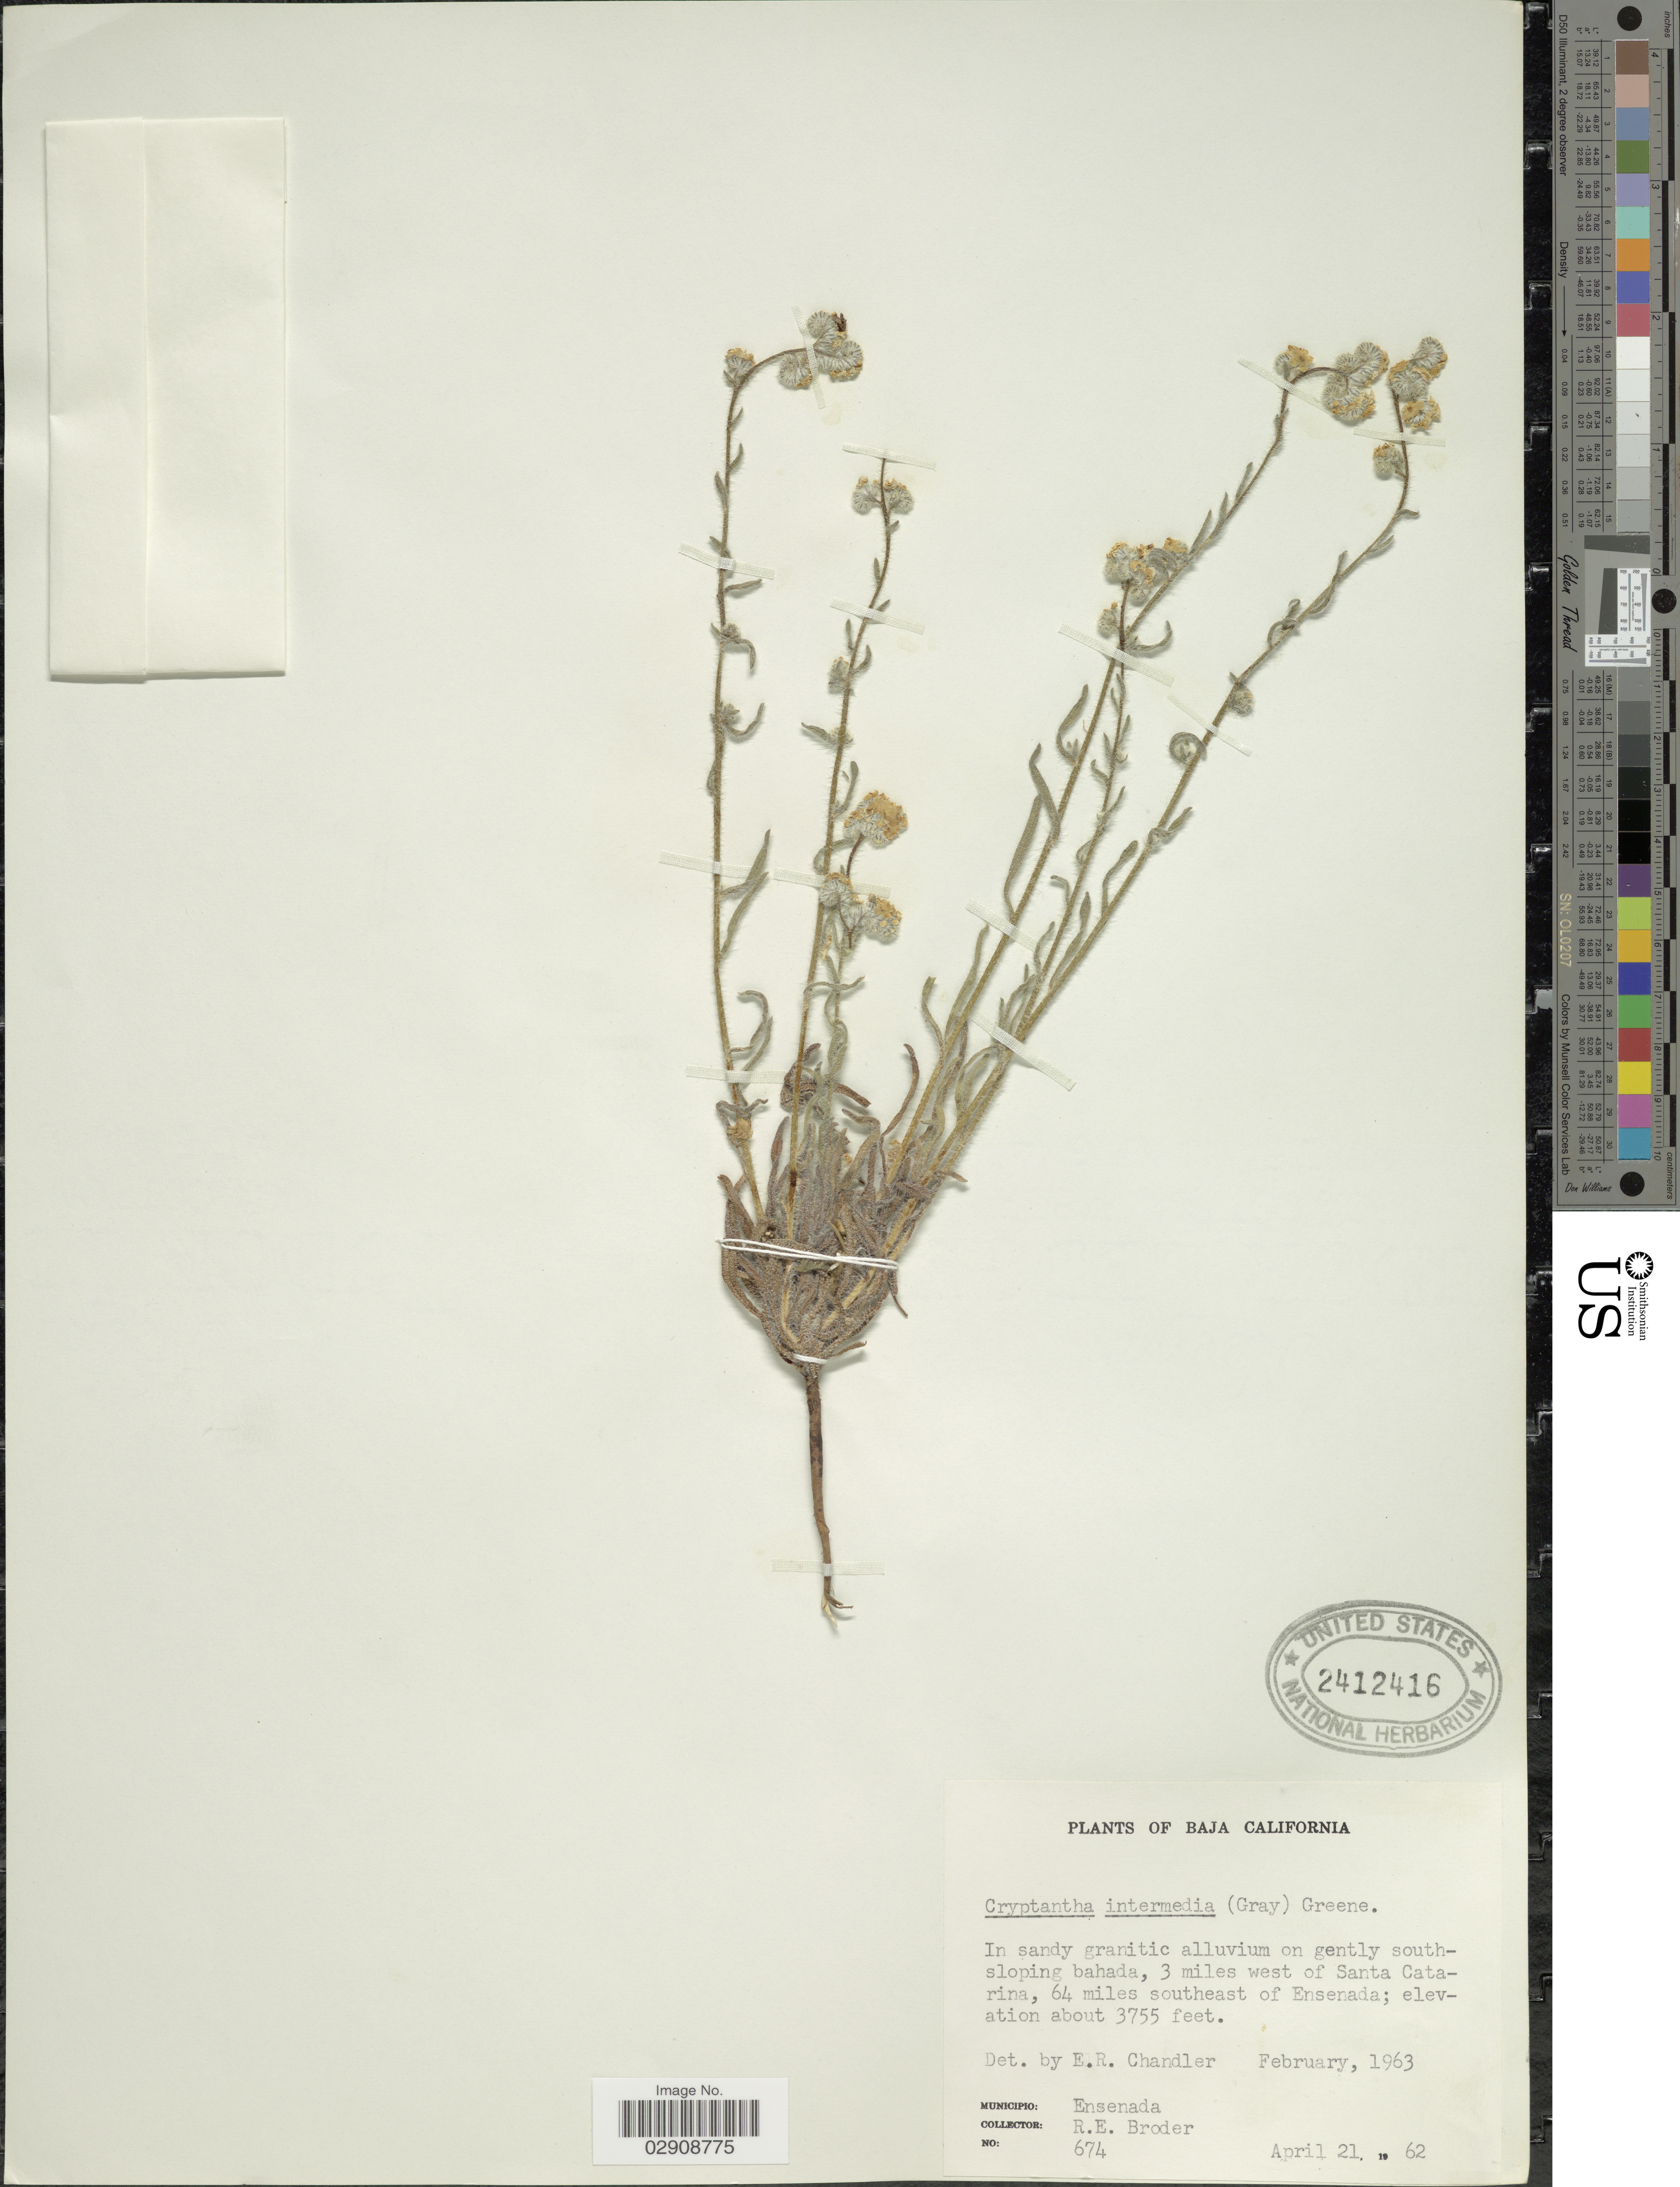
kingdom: Plantae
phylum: Tracheophyta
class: Magnoliopsida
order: Boraginales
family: Boraginaceae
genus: Cryptantha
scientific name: Cryptantha intermedia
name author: (A. Gray) Greene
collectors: R. Broder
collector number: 674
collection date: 1962-04-21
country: Mexico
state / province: Baja California Norte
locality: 3 miles west of Santa Catarina, 64 miles southeast of Ensenada.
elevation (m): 1145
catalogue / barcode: US 2412416